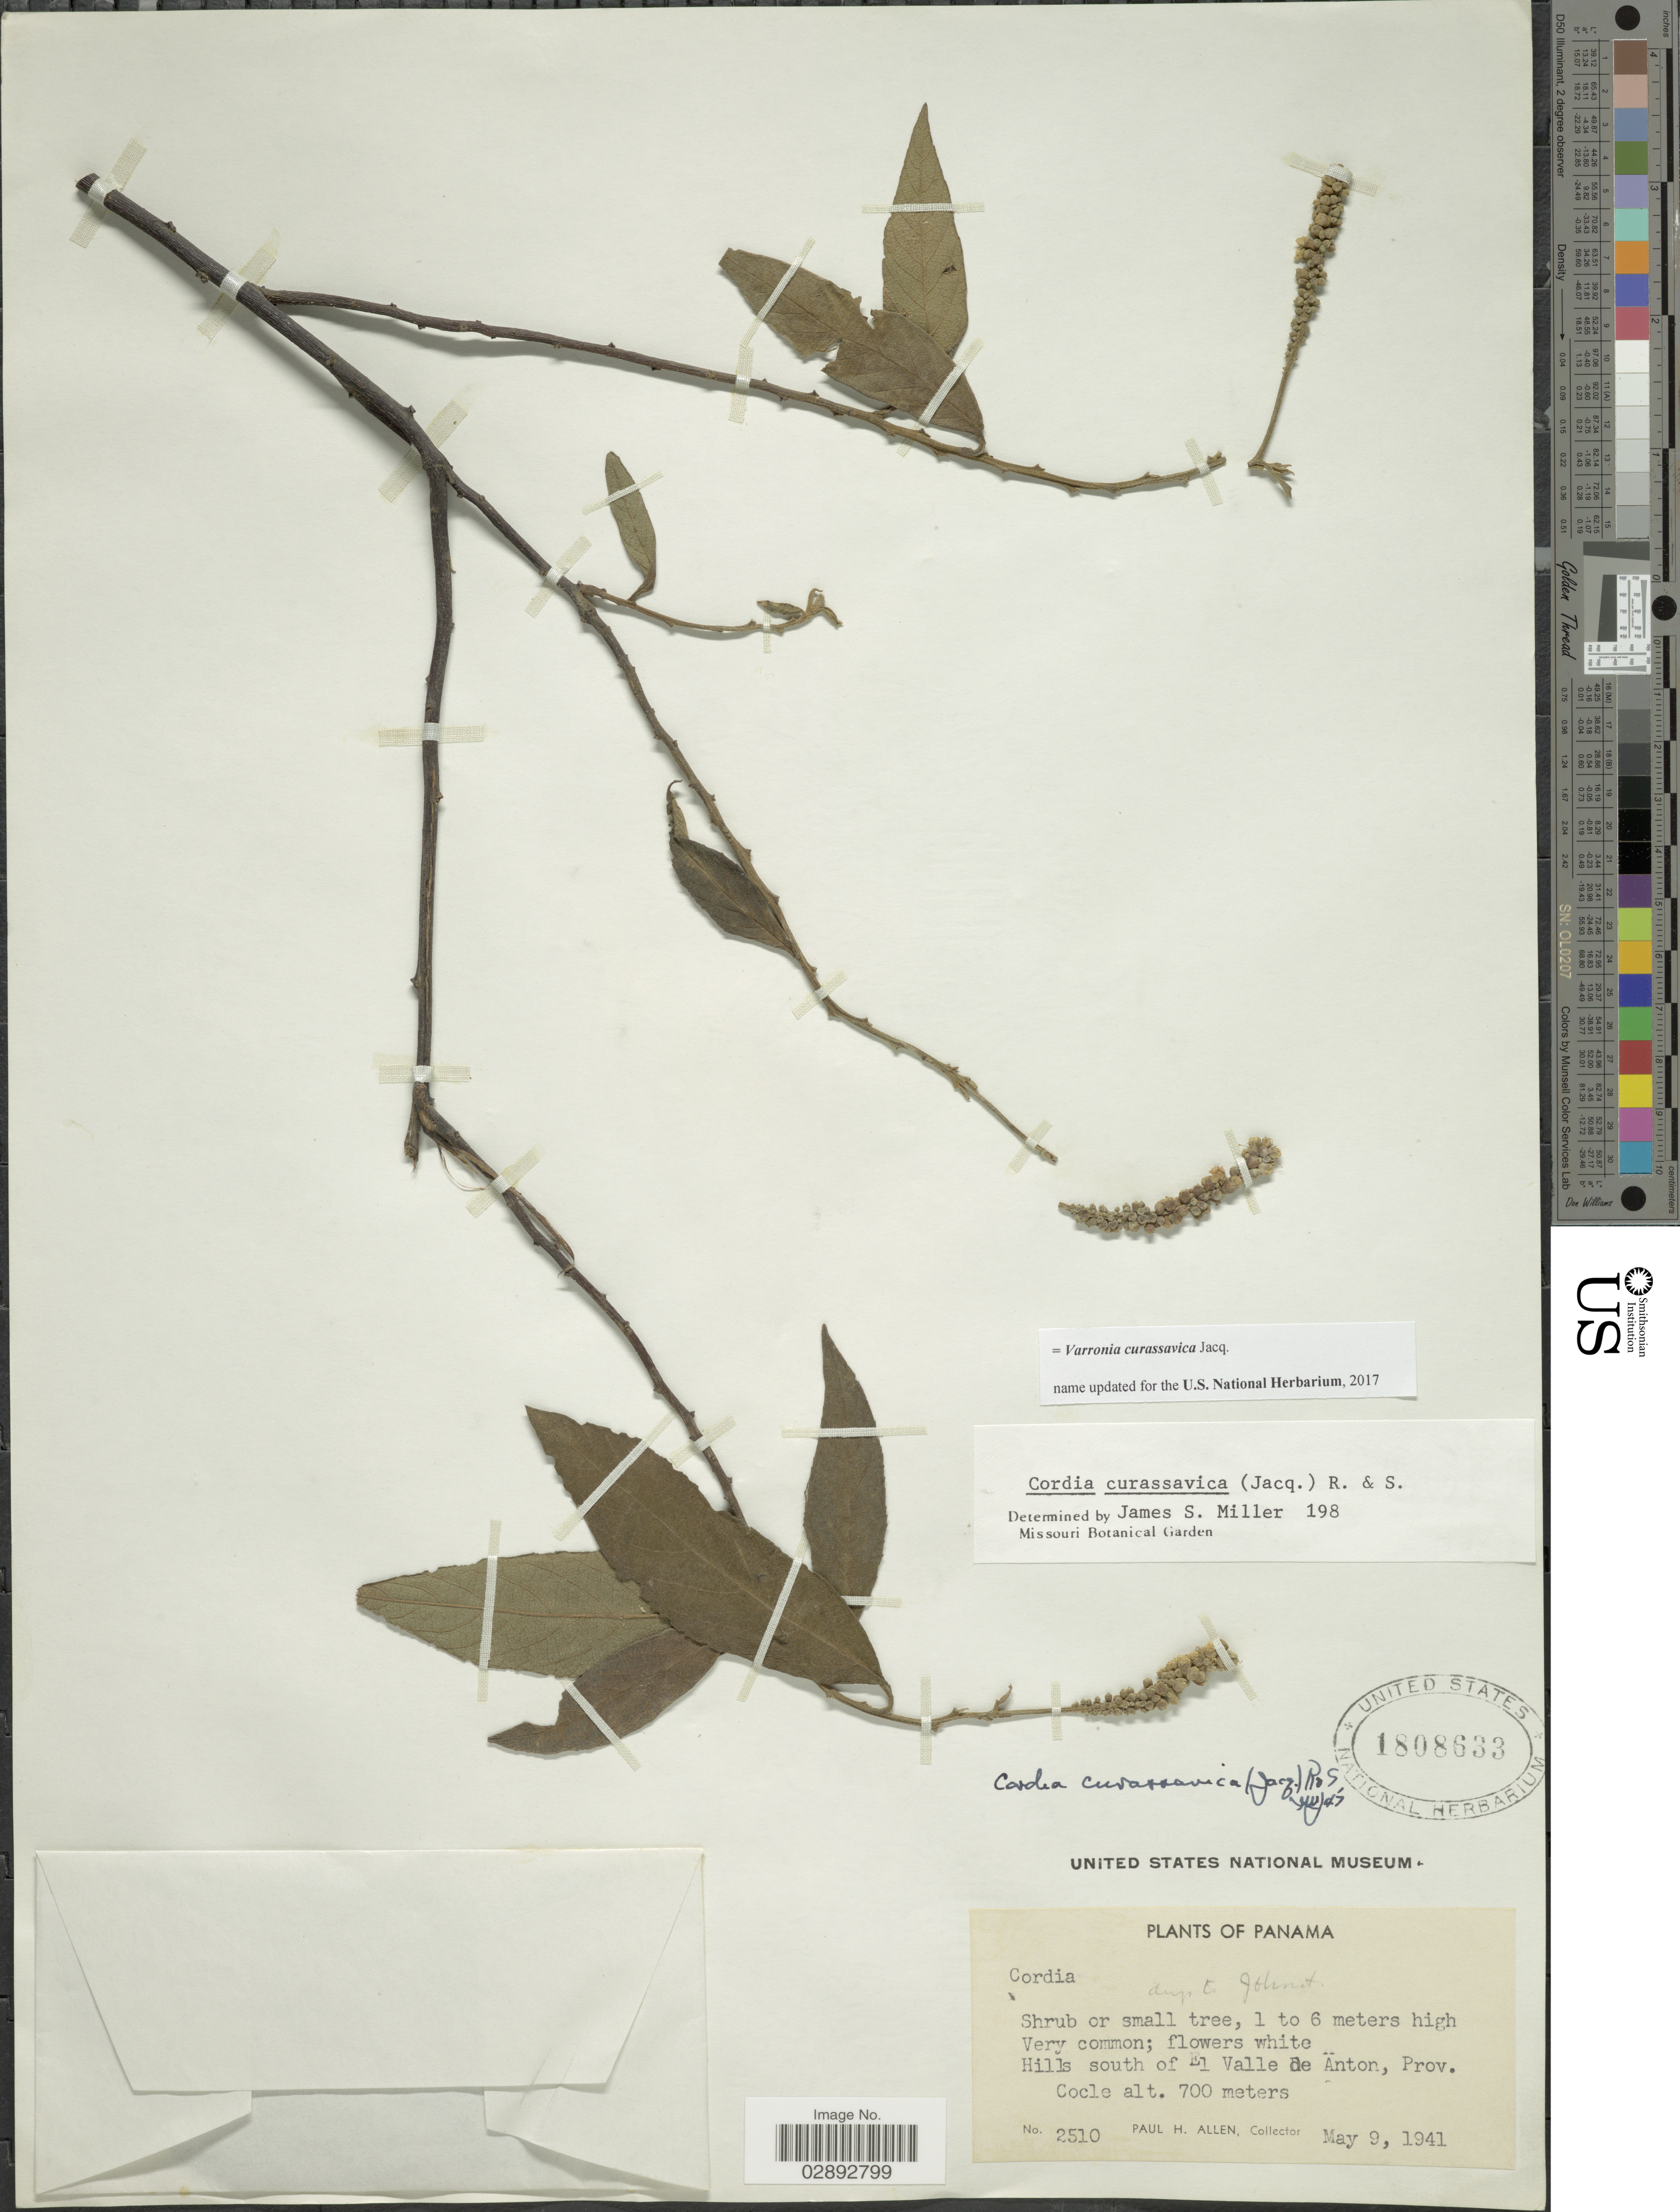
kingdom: Plantae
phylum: Tracheophyta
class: Magnoliopsida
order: Boraginales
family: Cordiaceae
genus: Varronia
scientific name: Varronia curassavica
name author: Jacq.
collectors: P. H. Allen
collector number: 2510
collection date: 1941-05-09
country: Panama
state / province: Coclé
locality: Hills south of El Valle de Anton, Prov. Cocle.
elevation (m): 700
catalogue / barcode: US 1808633